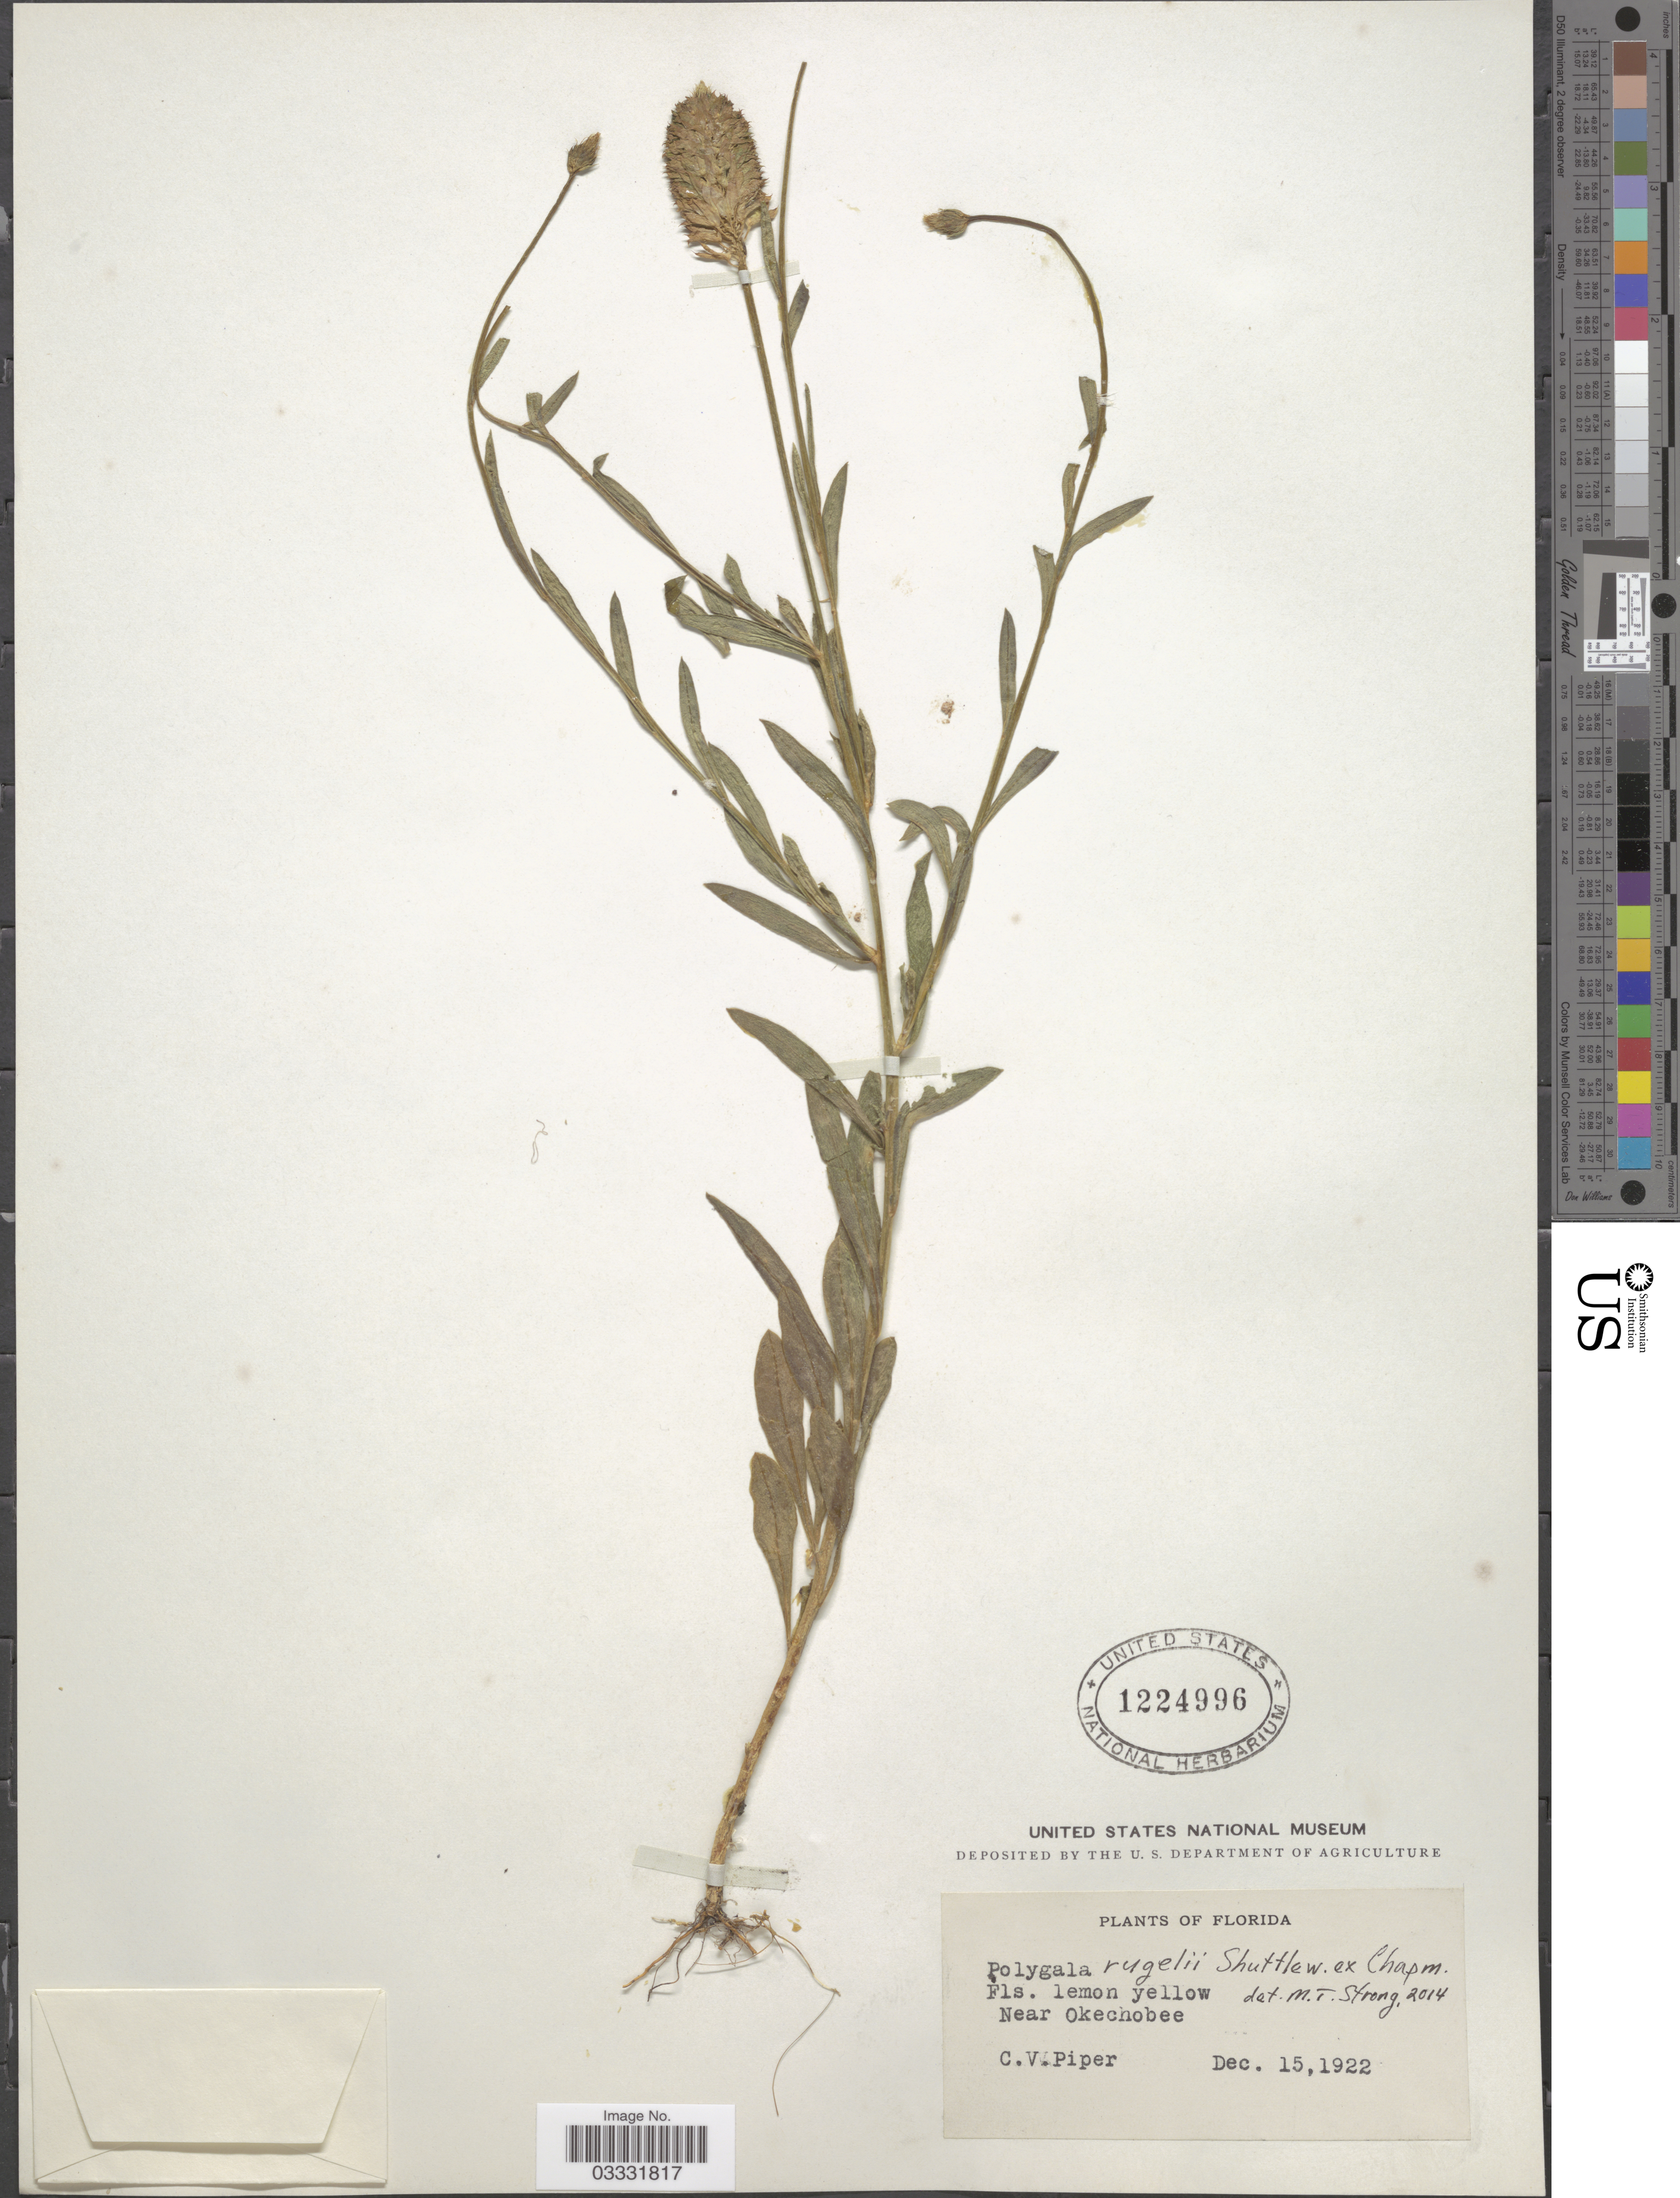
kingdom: Plantae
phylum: Tracheophyta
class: Magnoliopsida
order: Fabales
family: Polygalaceae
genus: Polygala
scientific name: Polygala rugelii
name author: Shuttlew. ex Chapm.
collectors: C. V. Piper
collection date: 1922-12-15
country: United States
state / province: Florida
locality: Near Okechobee.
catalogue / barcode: US 1224996